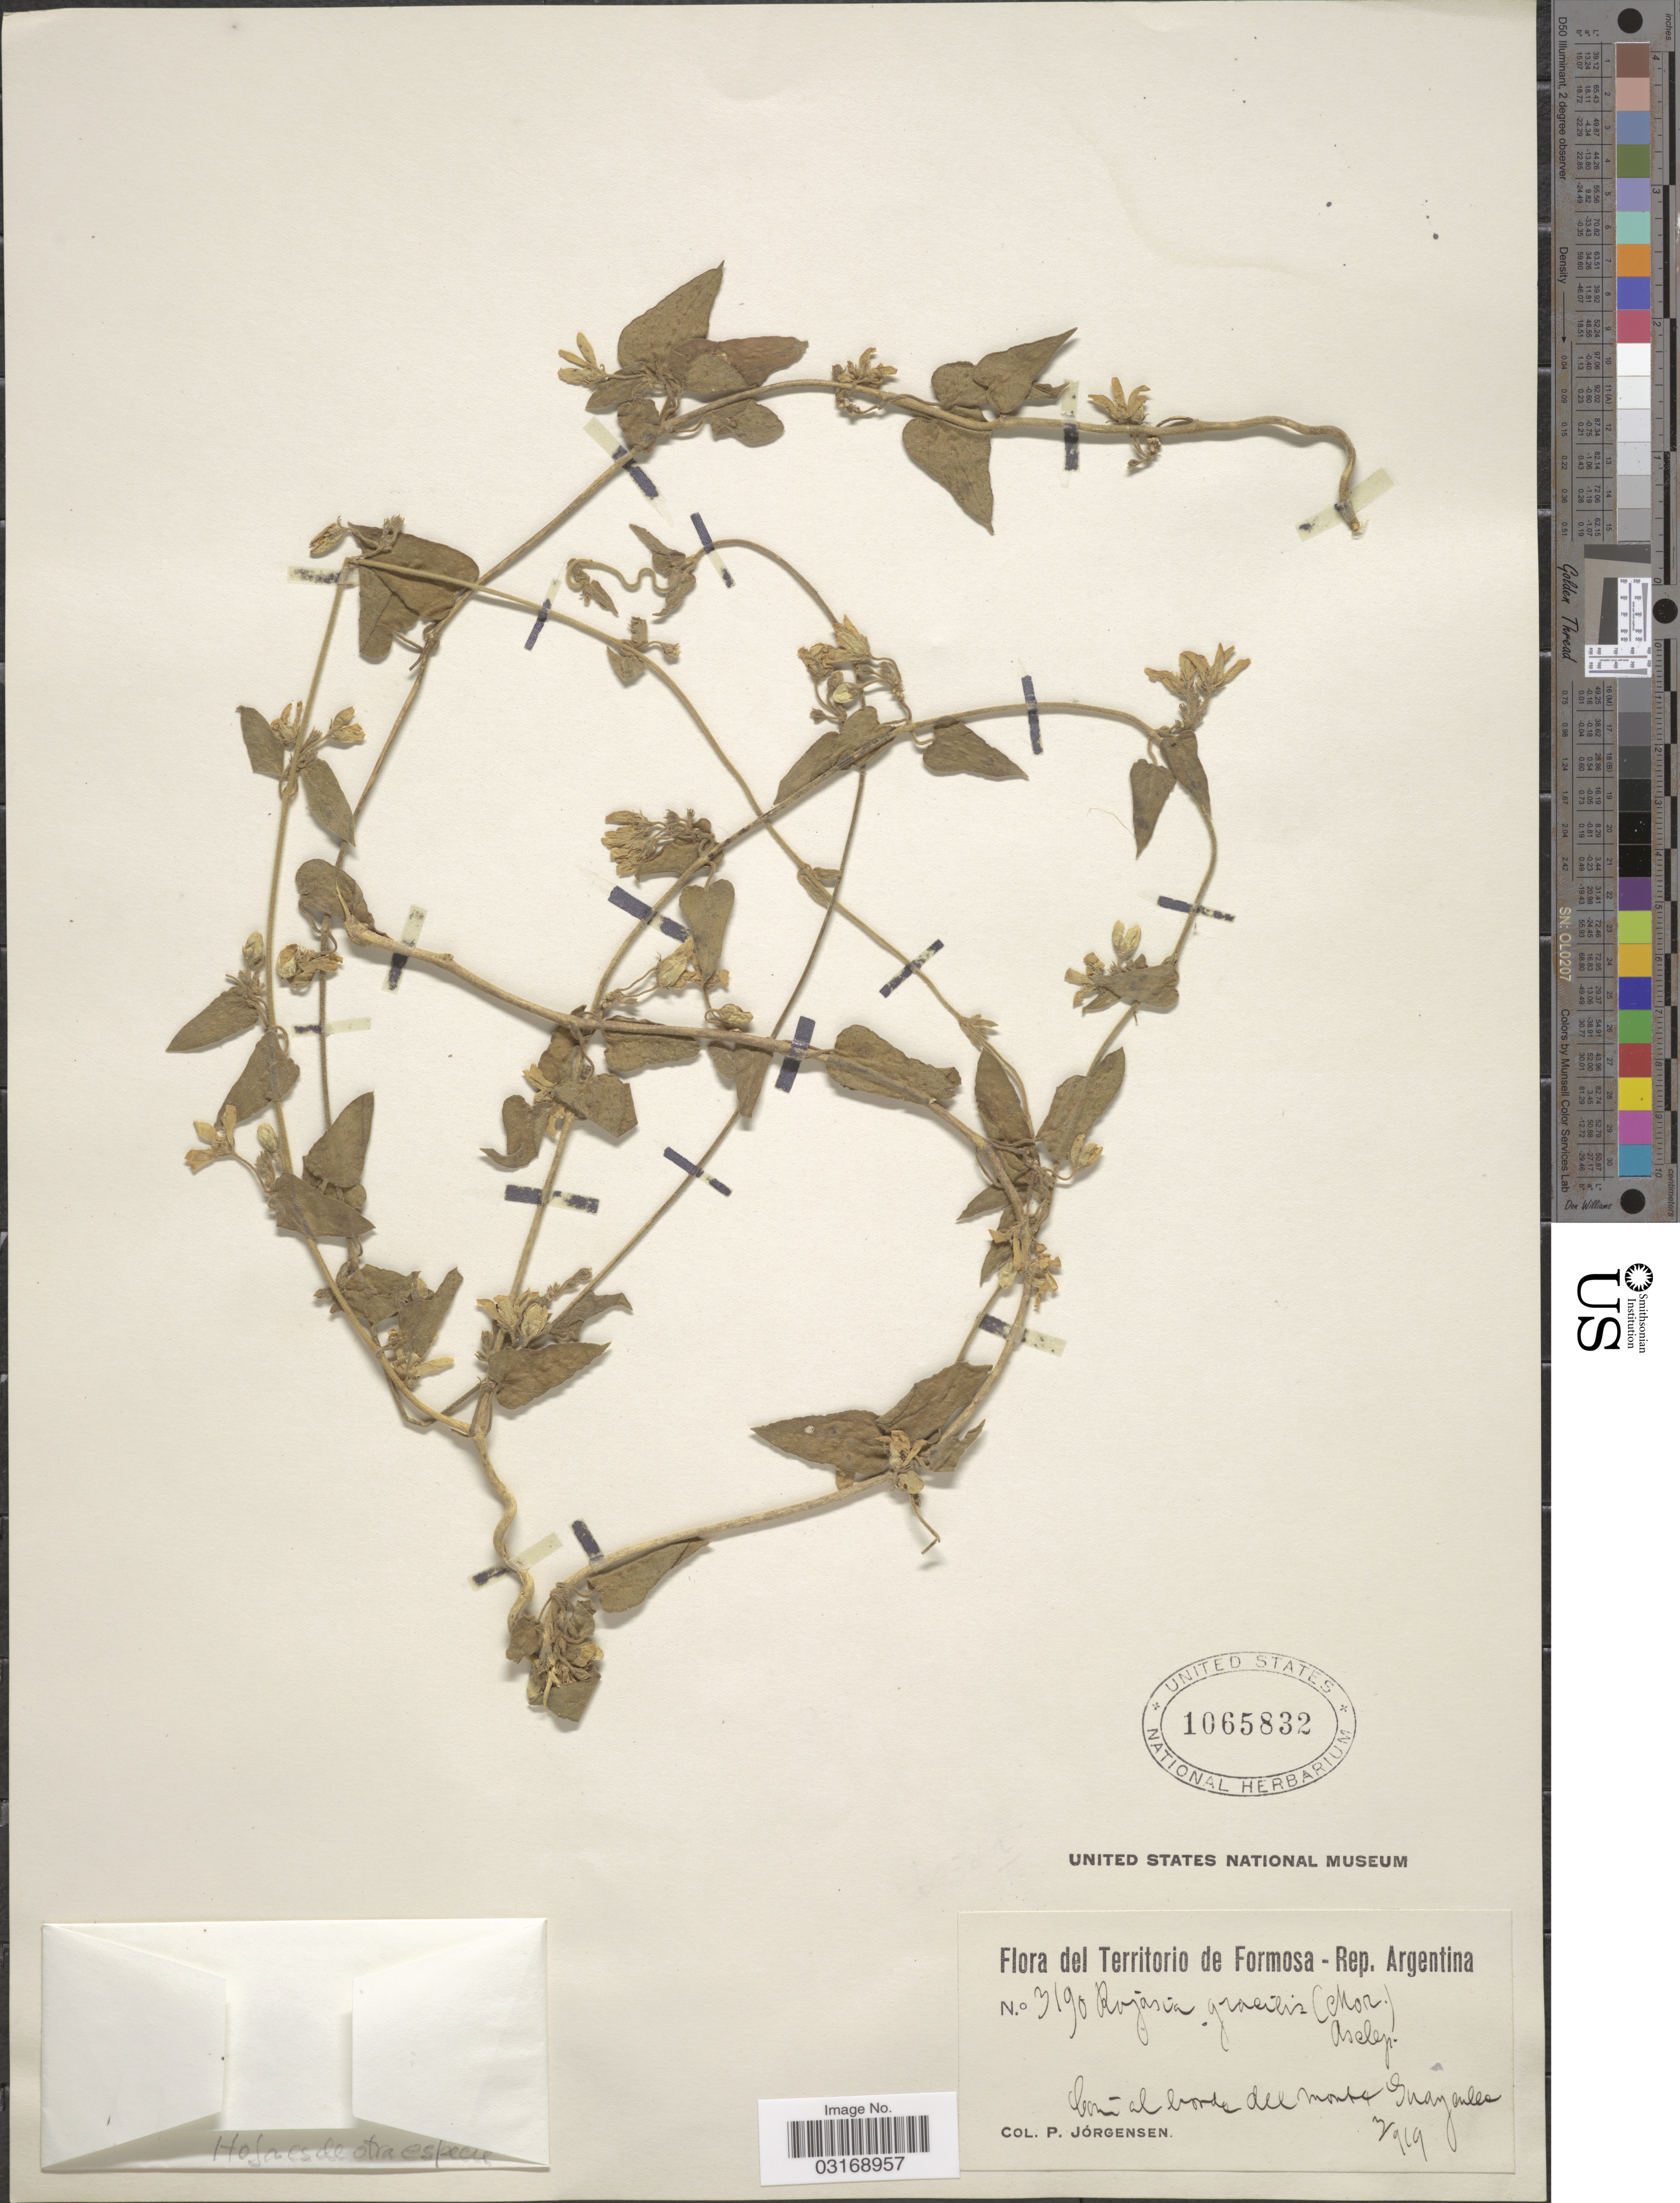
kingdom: Plantae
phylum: Tracheophyta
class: Magnoliopsida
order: Gentianales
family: Apocynaceae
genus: Rojasia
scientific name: Rojasia gracilis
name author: (Morong) Malme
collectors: P. Jörgensen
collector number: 3190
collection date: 1919-03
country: Argentina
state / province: Formosa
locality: Territorio de Formosa. Comun al borde del monte Guaycolec.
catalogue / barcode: US 1065832